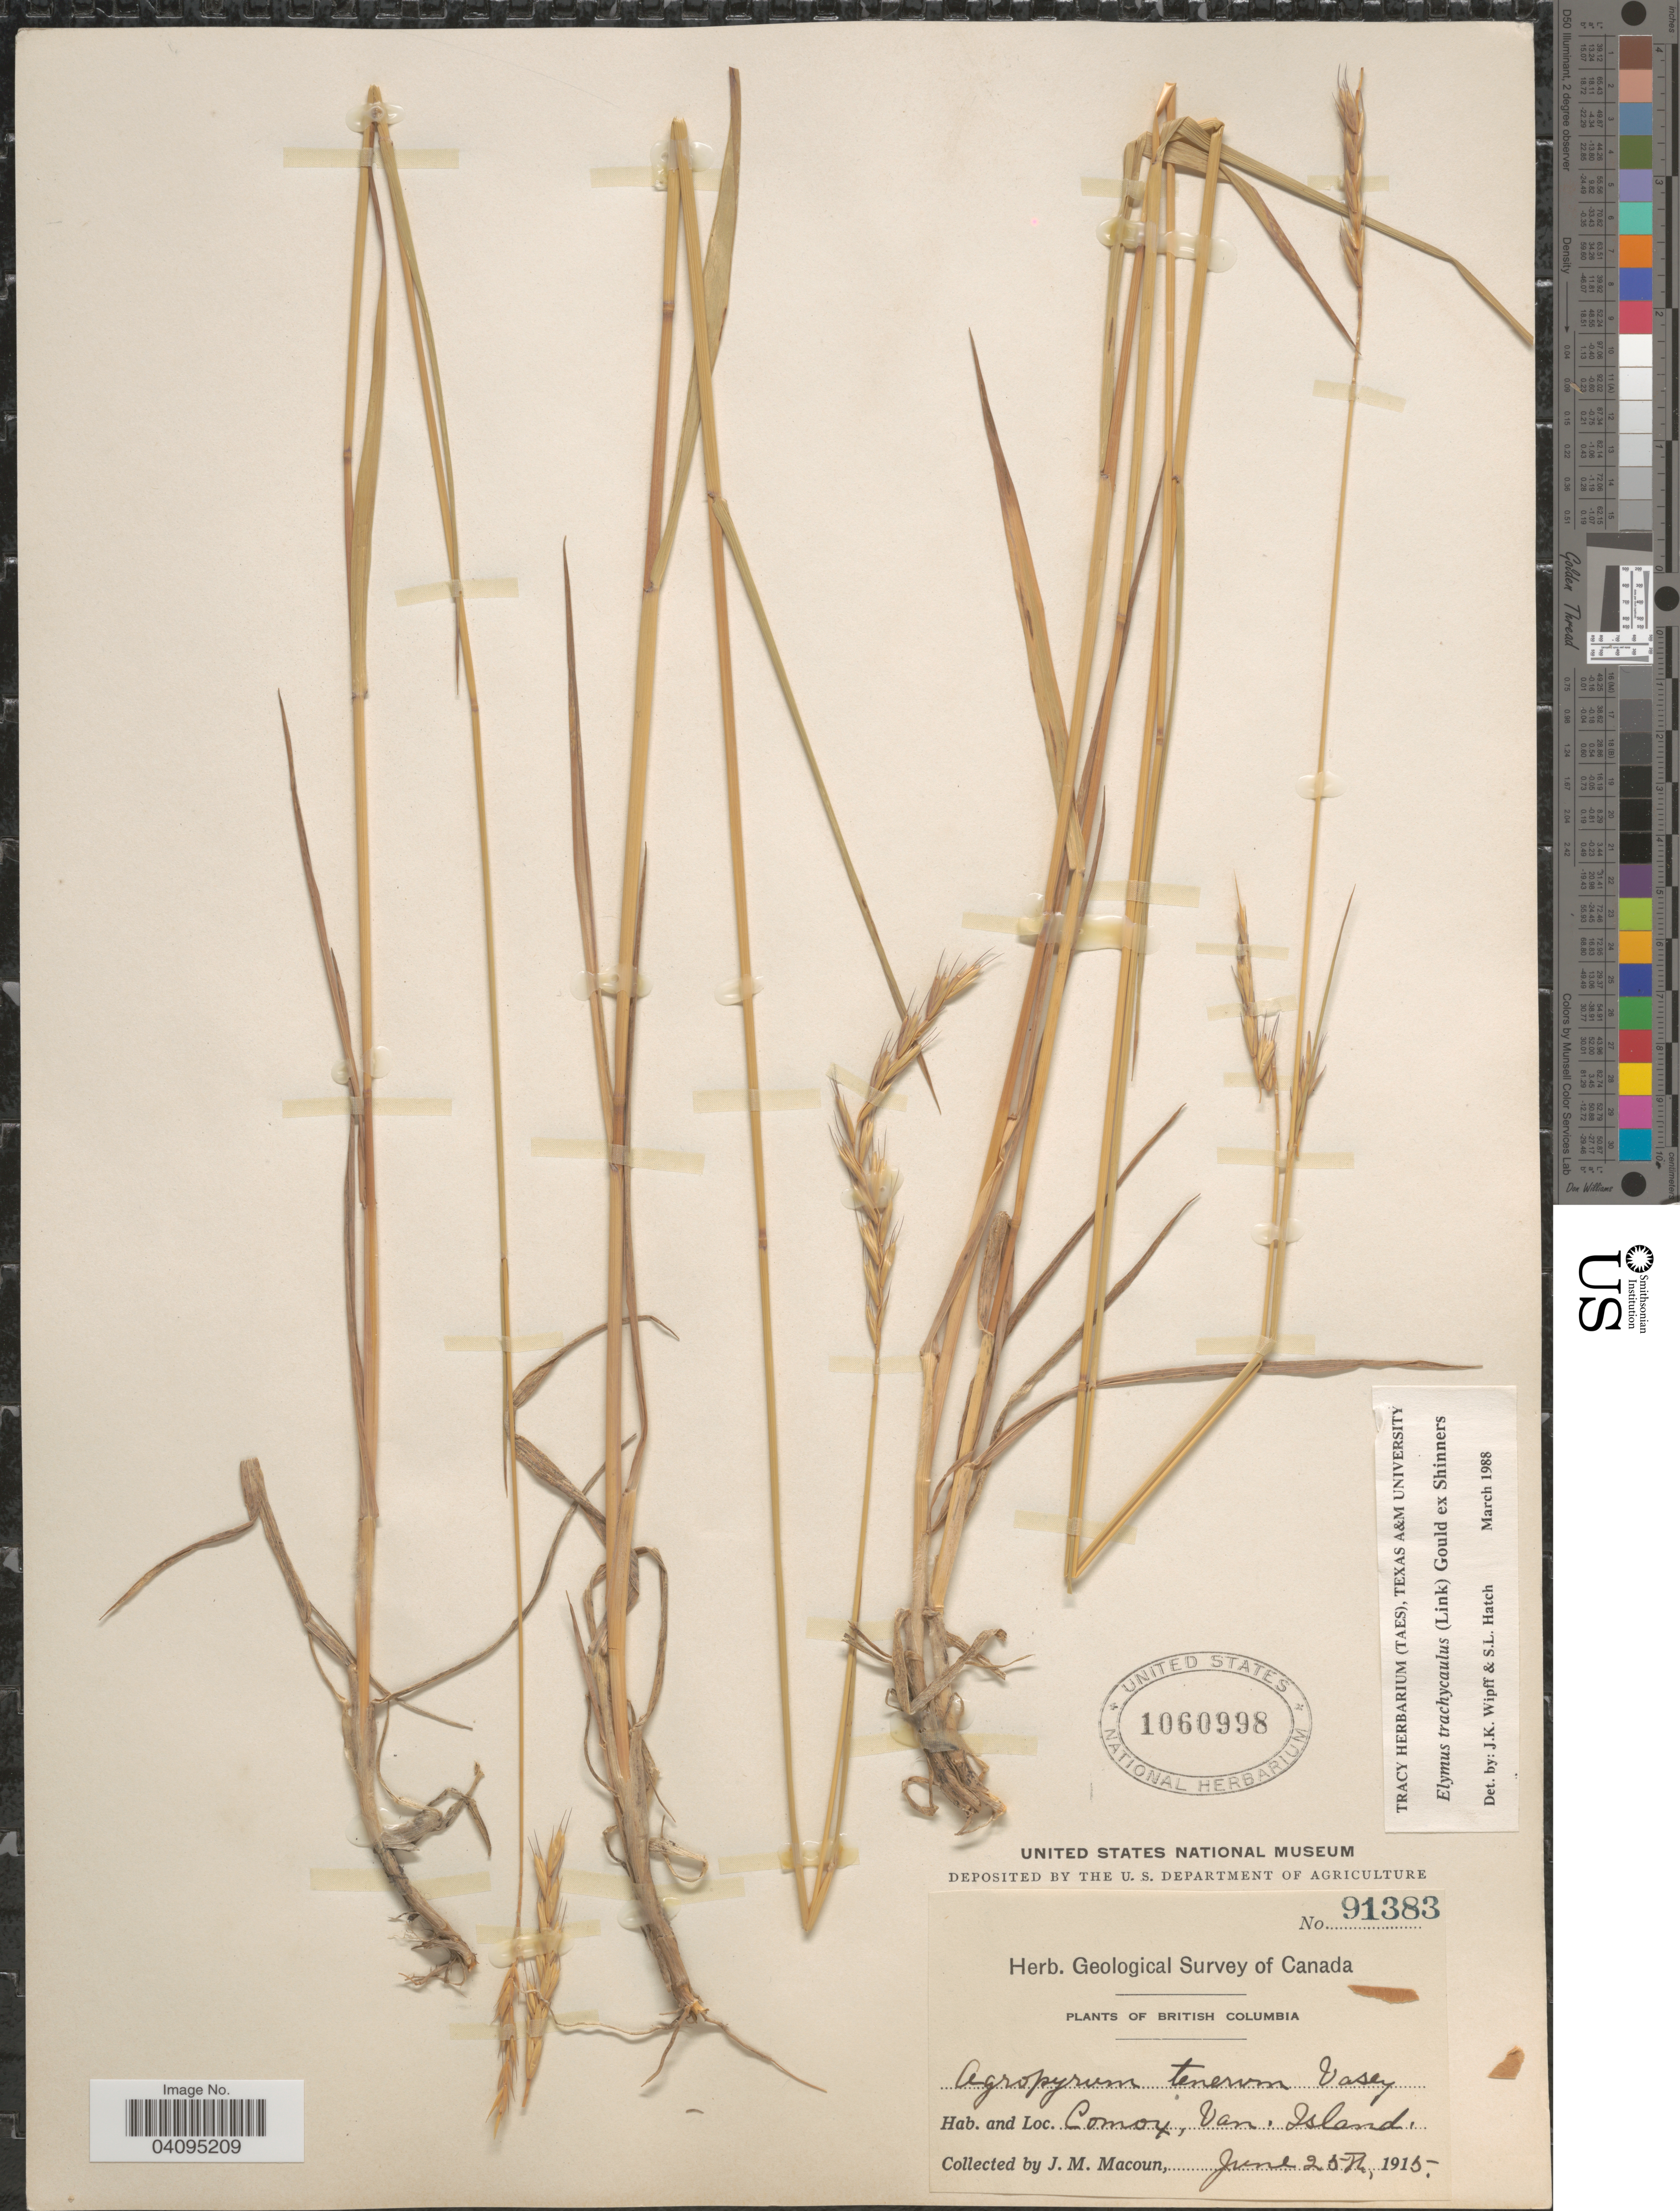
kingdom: Plantae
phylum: Tracheophyta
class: Liliopsida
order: Poales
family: Poaceae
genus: Elymus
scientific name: Elymus trachycaulus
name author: (Link) Gould ex Shinners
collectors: J. M. Macoun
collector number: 91383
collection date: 1915-06-25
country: Canada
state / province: British Columbia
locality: Geological Survey of Canada. Comox, Van. Island.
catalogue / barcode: US 1060998